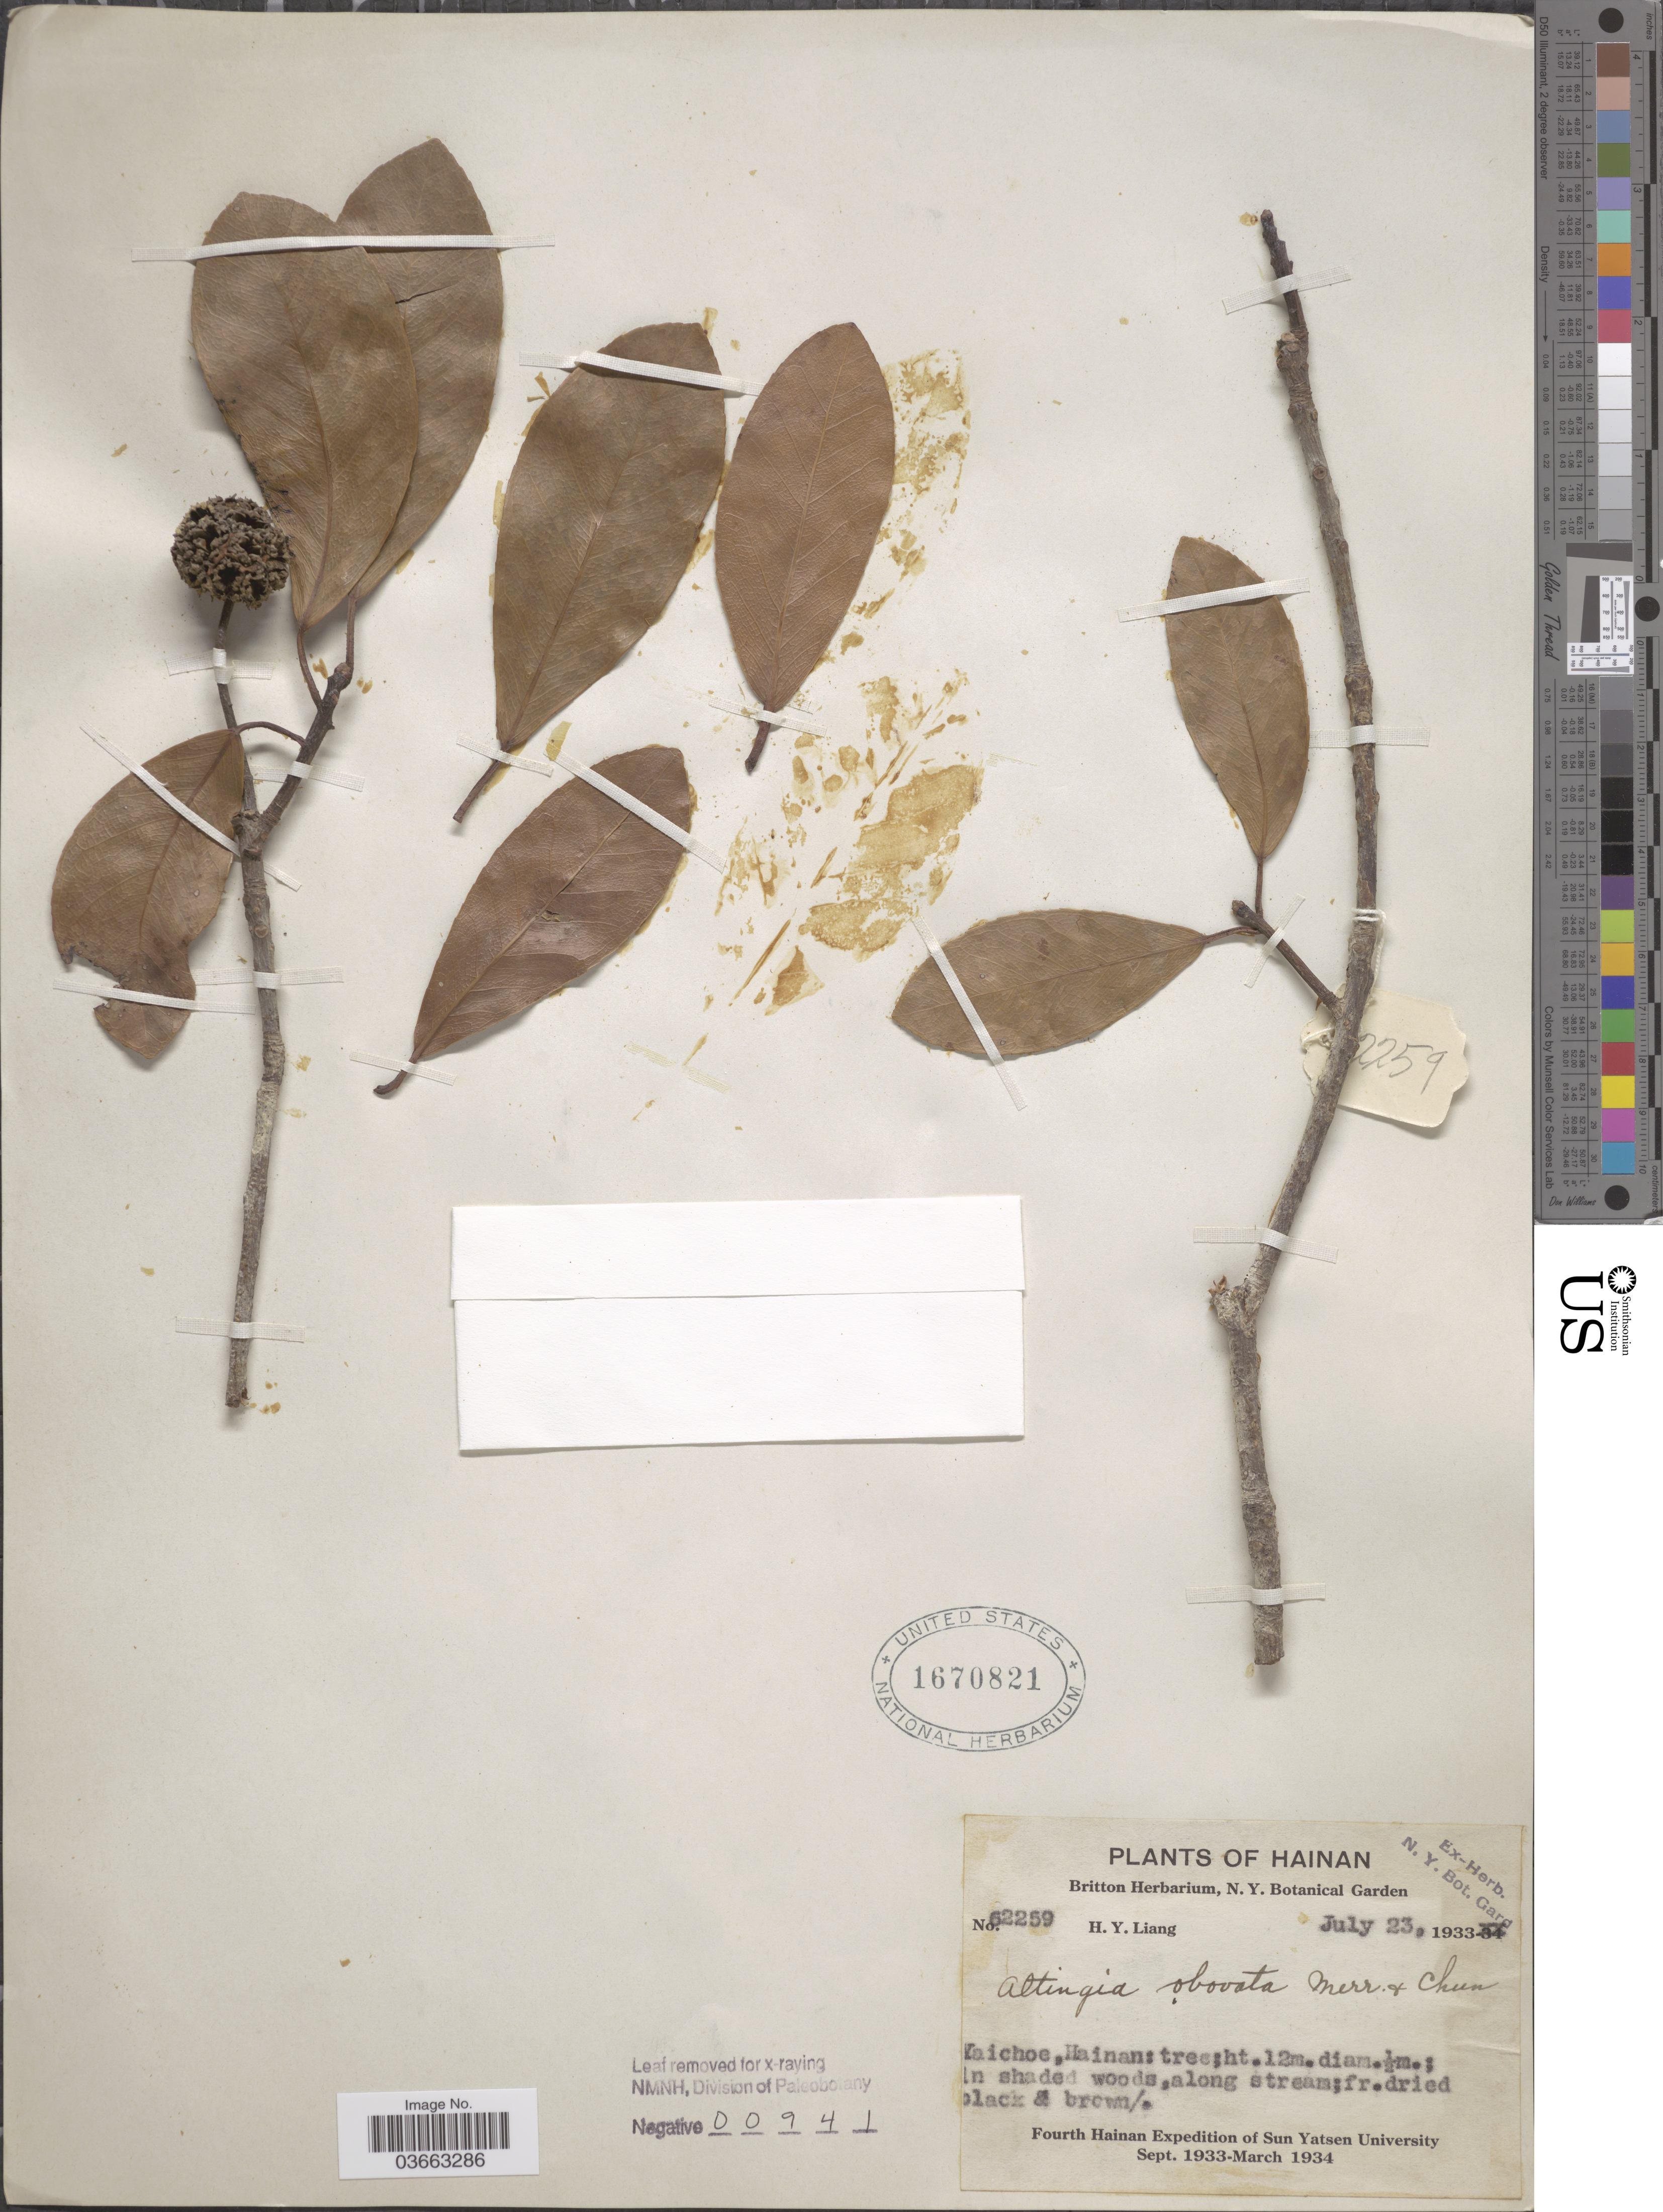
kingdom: Plantae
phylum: Tracheophyta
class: Magnoliopsida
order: Saxifragales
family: Altingiaceae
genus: Liquidambar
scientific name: Liquidambar obovata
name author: (Merr. & W.Y. Chun) Ickert-Bond & J. Wen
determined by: Strong, Mark T., (BOT), Smithsonian Institution - National Museum of Natural History (UNITED STATES)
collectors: H. Y. Liang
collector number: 62259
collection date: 1933-07-23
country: China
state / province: Hainan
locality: Yaichoe.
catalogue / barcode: US 1670821